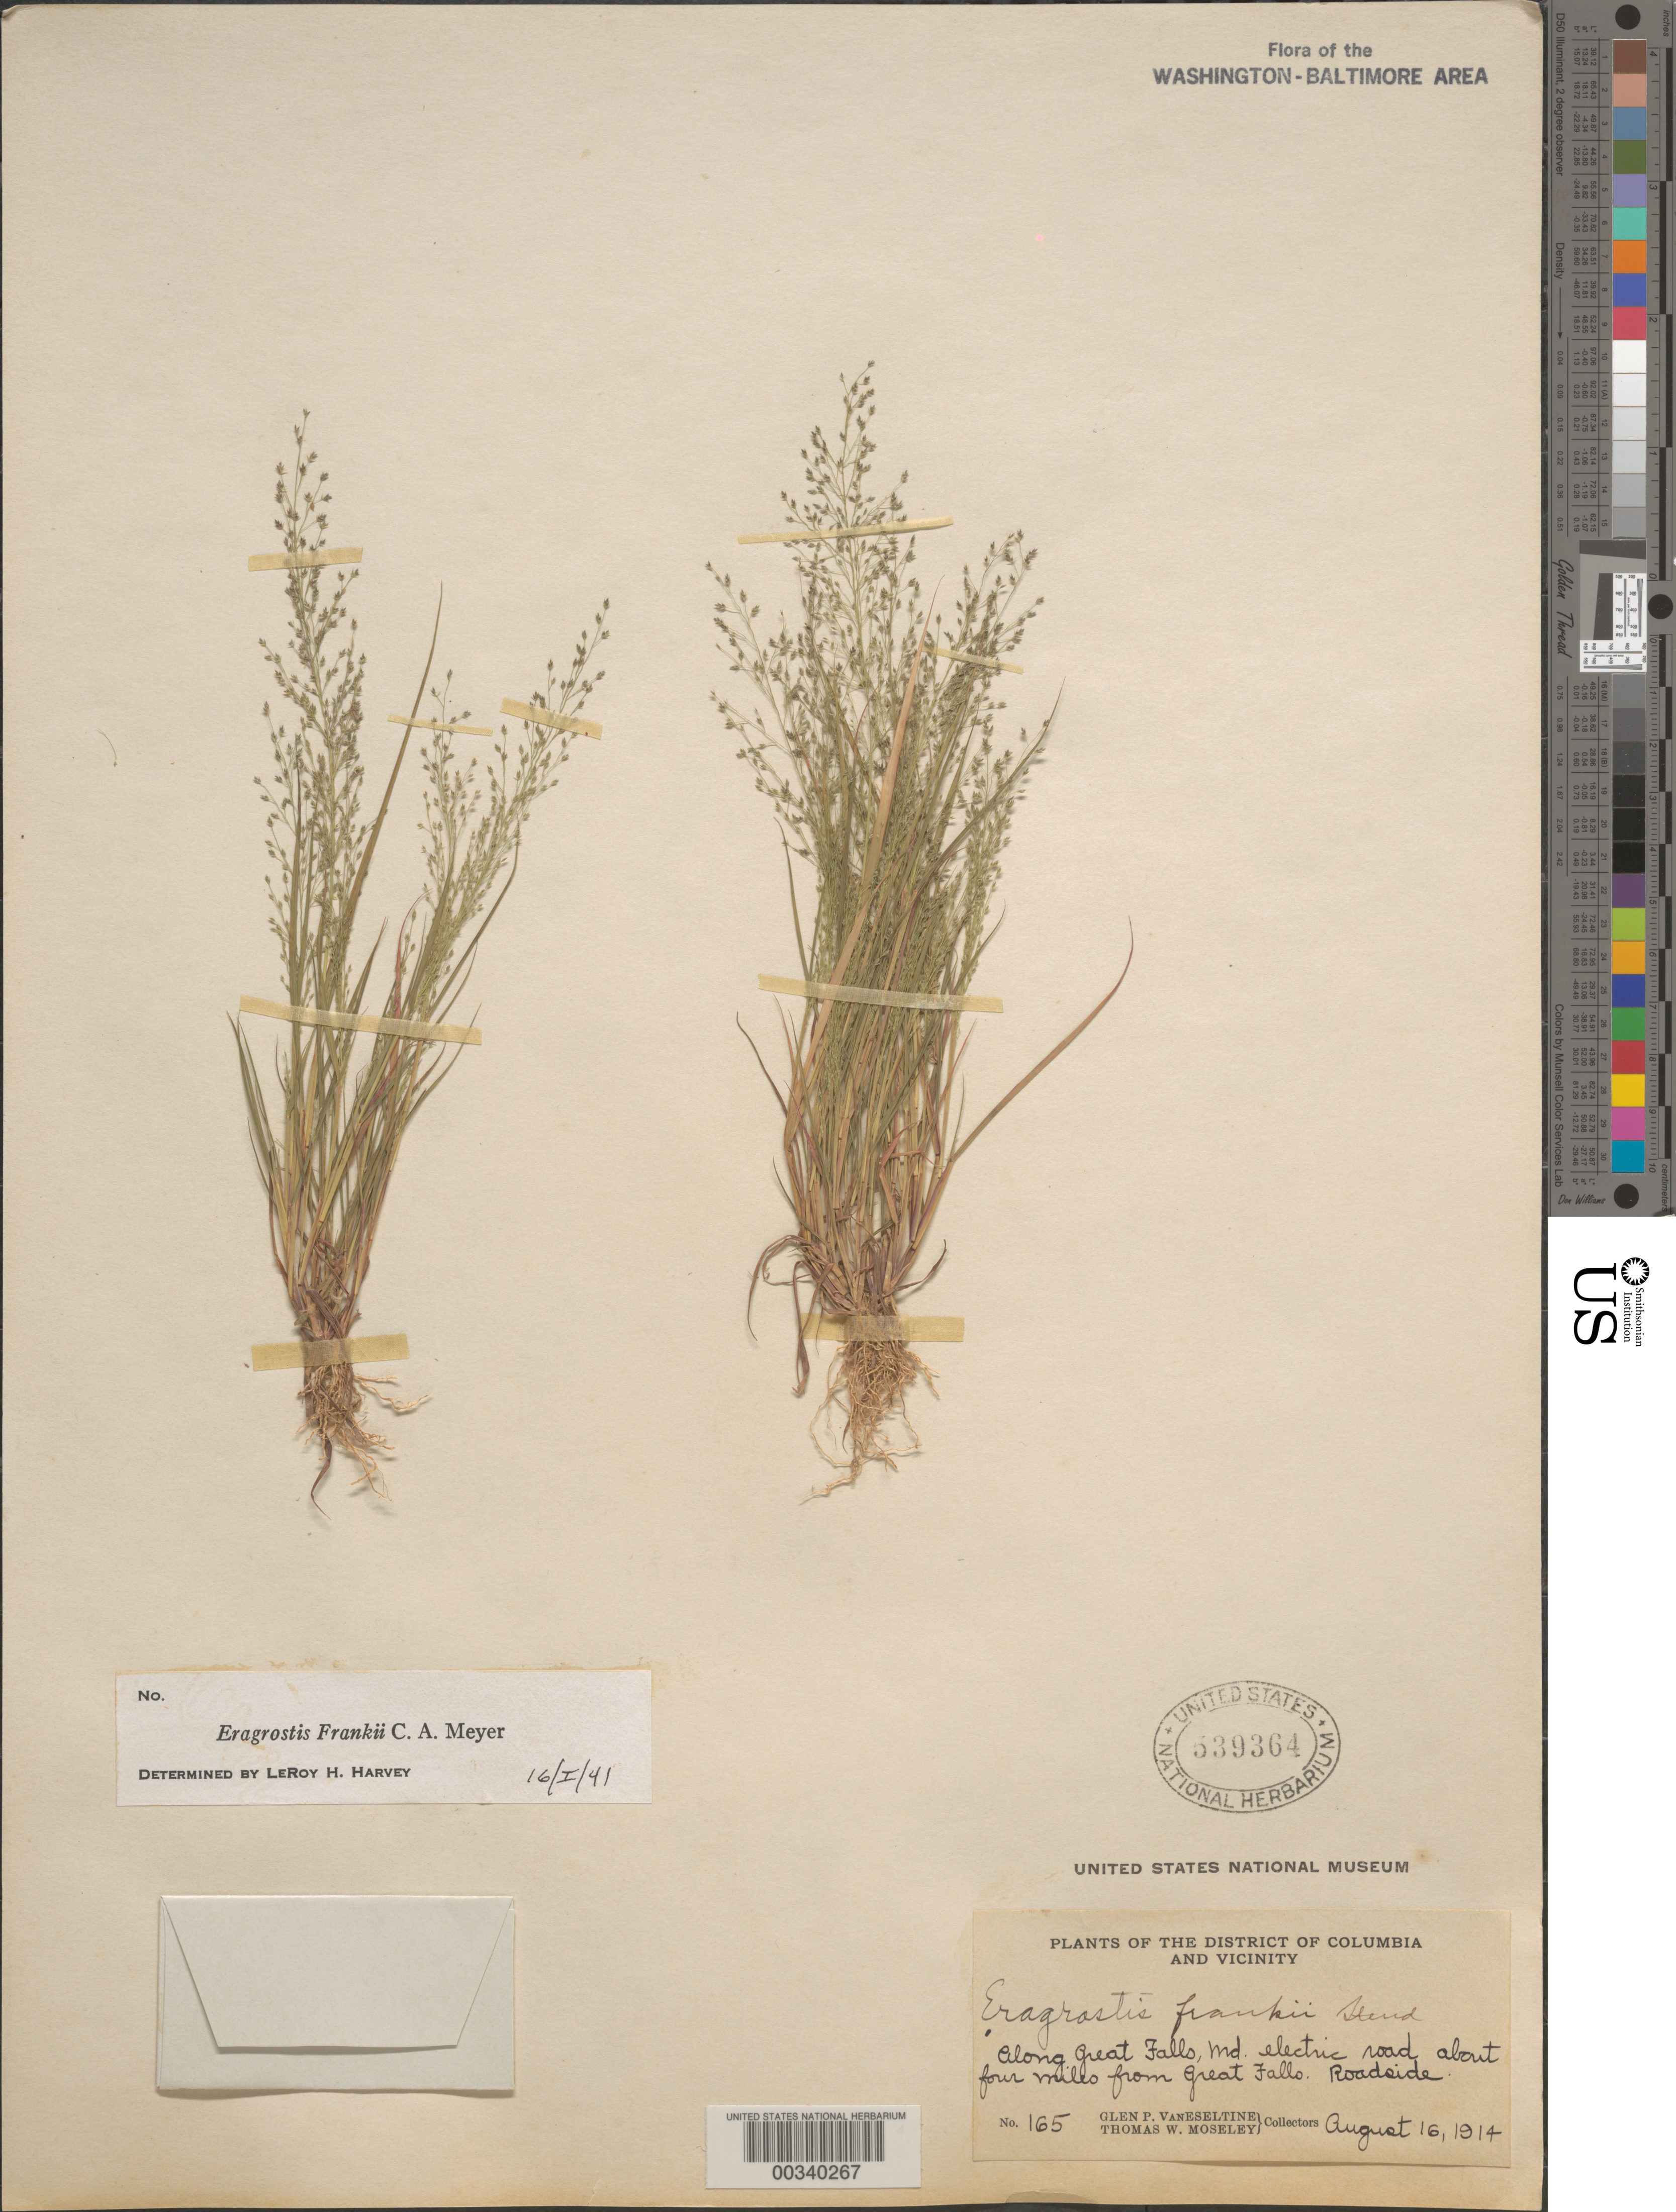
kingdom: Plantae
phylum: Tracheophyta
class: Liliopsida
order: Poales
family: Poaceae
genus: Eragrostis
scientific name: Eragrostis frankii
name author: C.A. Mey. ex Steud.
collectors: G. P. Van Eseltine & T. Moseley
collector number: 165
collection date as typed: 16 Aug 1914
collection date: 1914-08-16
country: United States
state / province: Maryland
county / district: Montgomery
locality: Great Falls C. & O. Canal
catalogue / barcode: US 539364